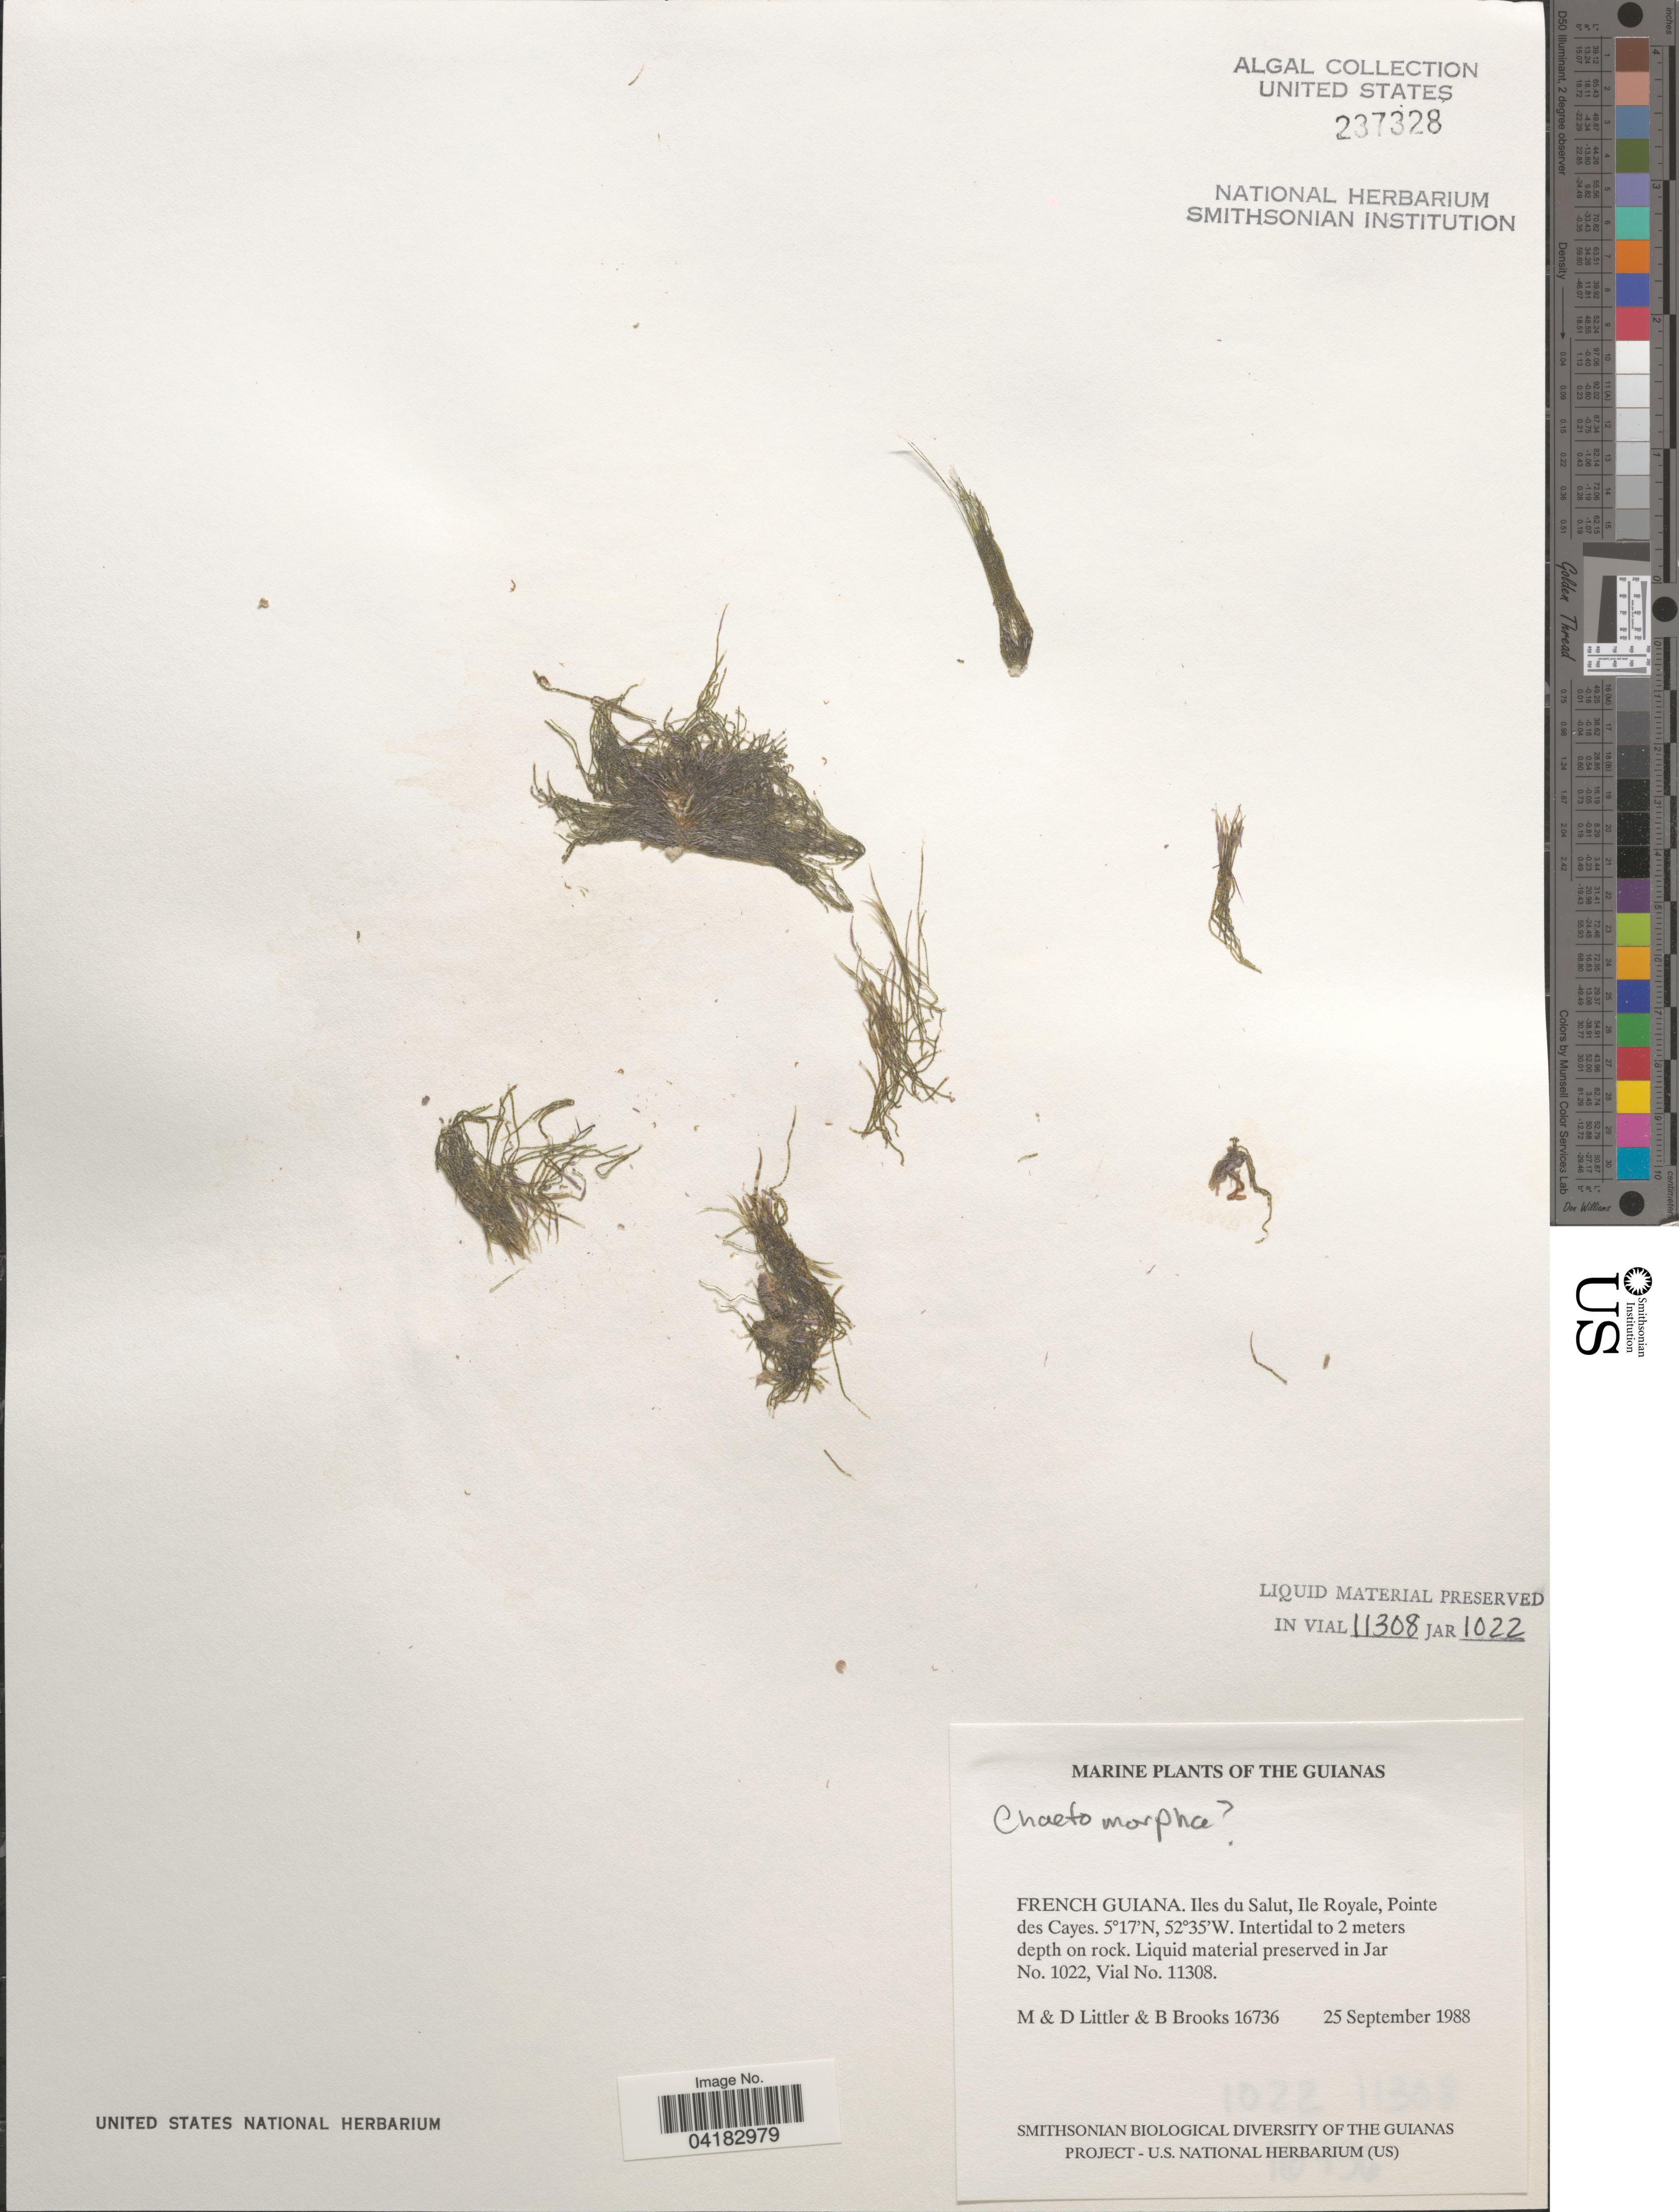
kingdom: Plantae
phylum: Chlorophyta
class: Ulvophyceae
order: Cladophorales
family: Cladophoraceae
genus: Chaetomorpha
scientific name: Chaetomorpha sp.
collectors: M. Littler, D. S. Littler & B. Brooks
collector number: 16736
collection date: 1988-09-25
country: French Guiana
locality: The Guianas. Iles du Salut, Ile Royale, Pointe des Cayes.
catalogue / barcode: US 237328